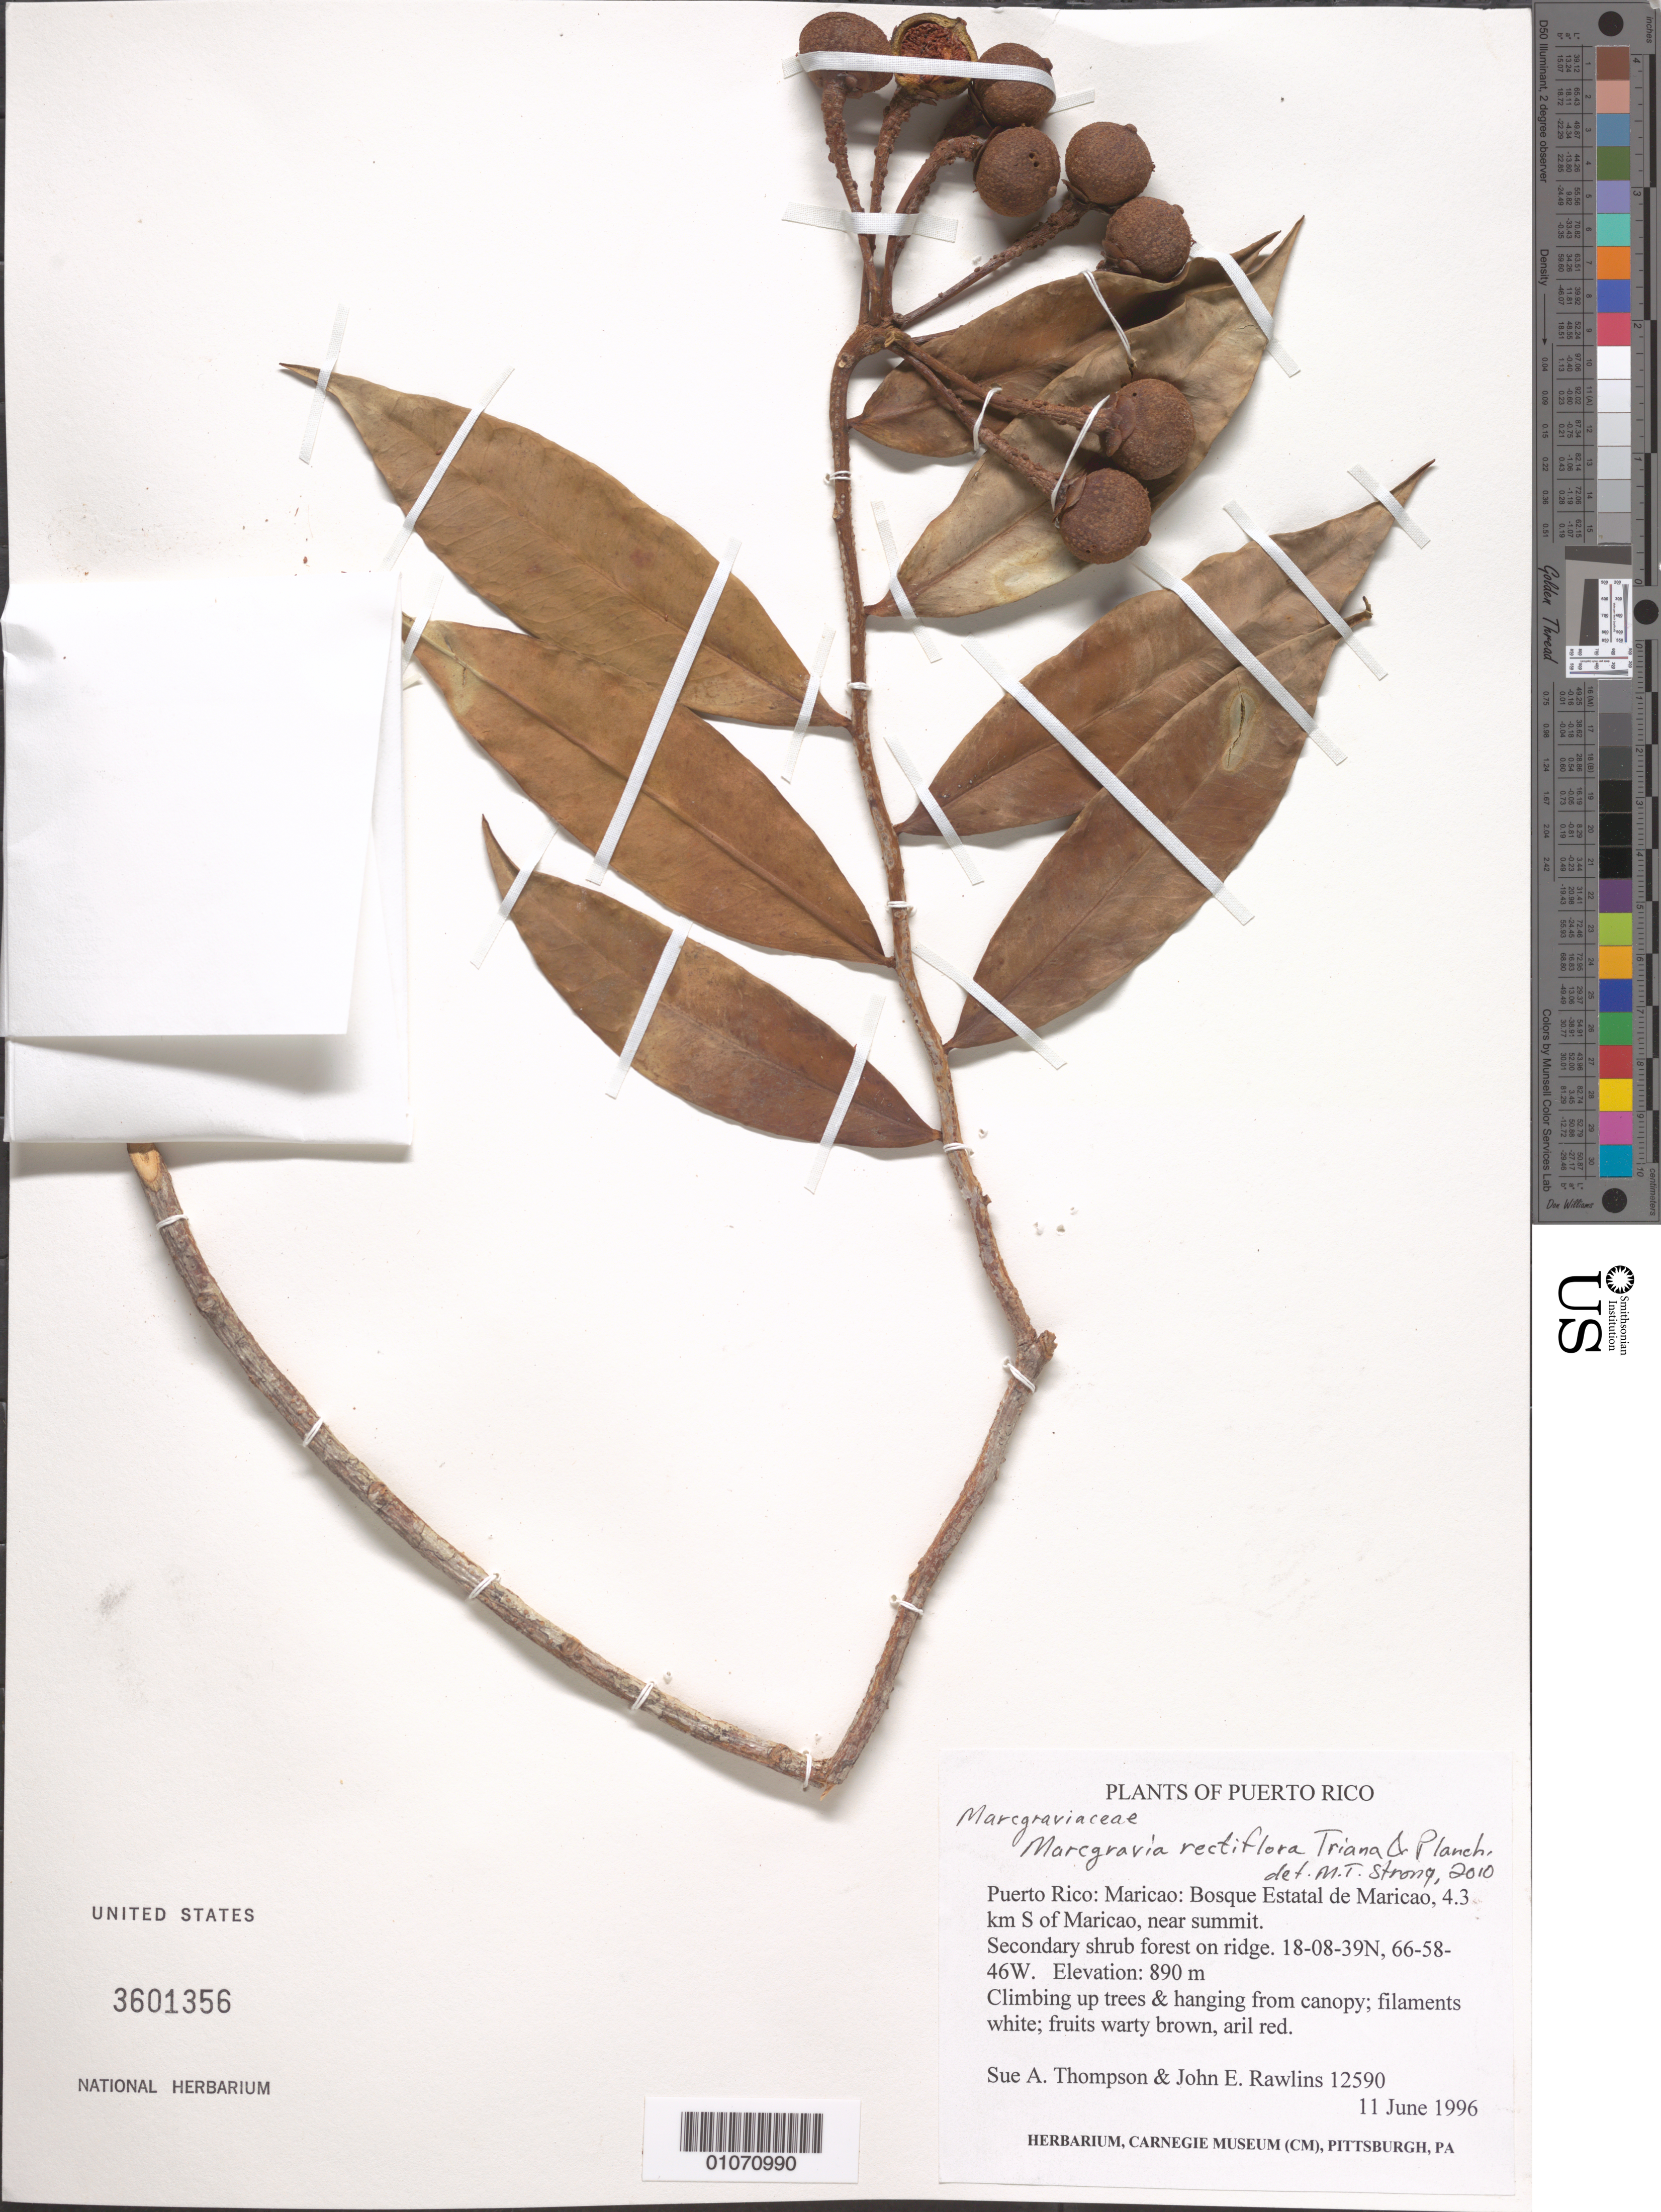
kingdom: Plantae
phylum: Tracheophyta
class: Magnoliopsida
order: Ericales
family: Marcgraviaceae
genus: Marcgravia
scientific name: Marcgravia rectiflora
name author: Triana & Planch.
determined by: Strong, M. T., (US), Smithsonian Institution - National Museum of Natural History (UNITED STATES)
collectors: S. A. Thompson & J. Rawlins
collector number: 12590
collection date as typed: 11 Jun 1996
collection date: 1996-06-11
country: Puerto Rico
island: Puerto Rico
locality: Maricao; Bosque Estatal de Maricao, 4.3 km S of Maricao, near summit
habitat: Secondary shrub forest on ridge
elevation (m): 890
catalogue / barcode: US 3601356